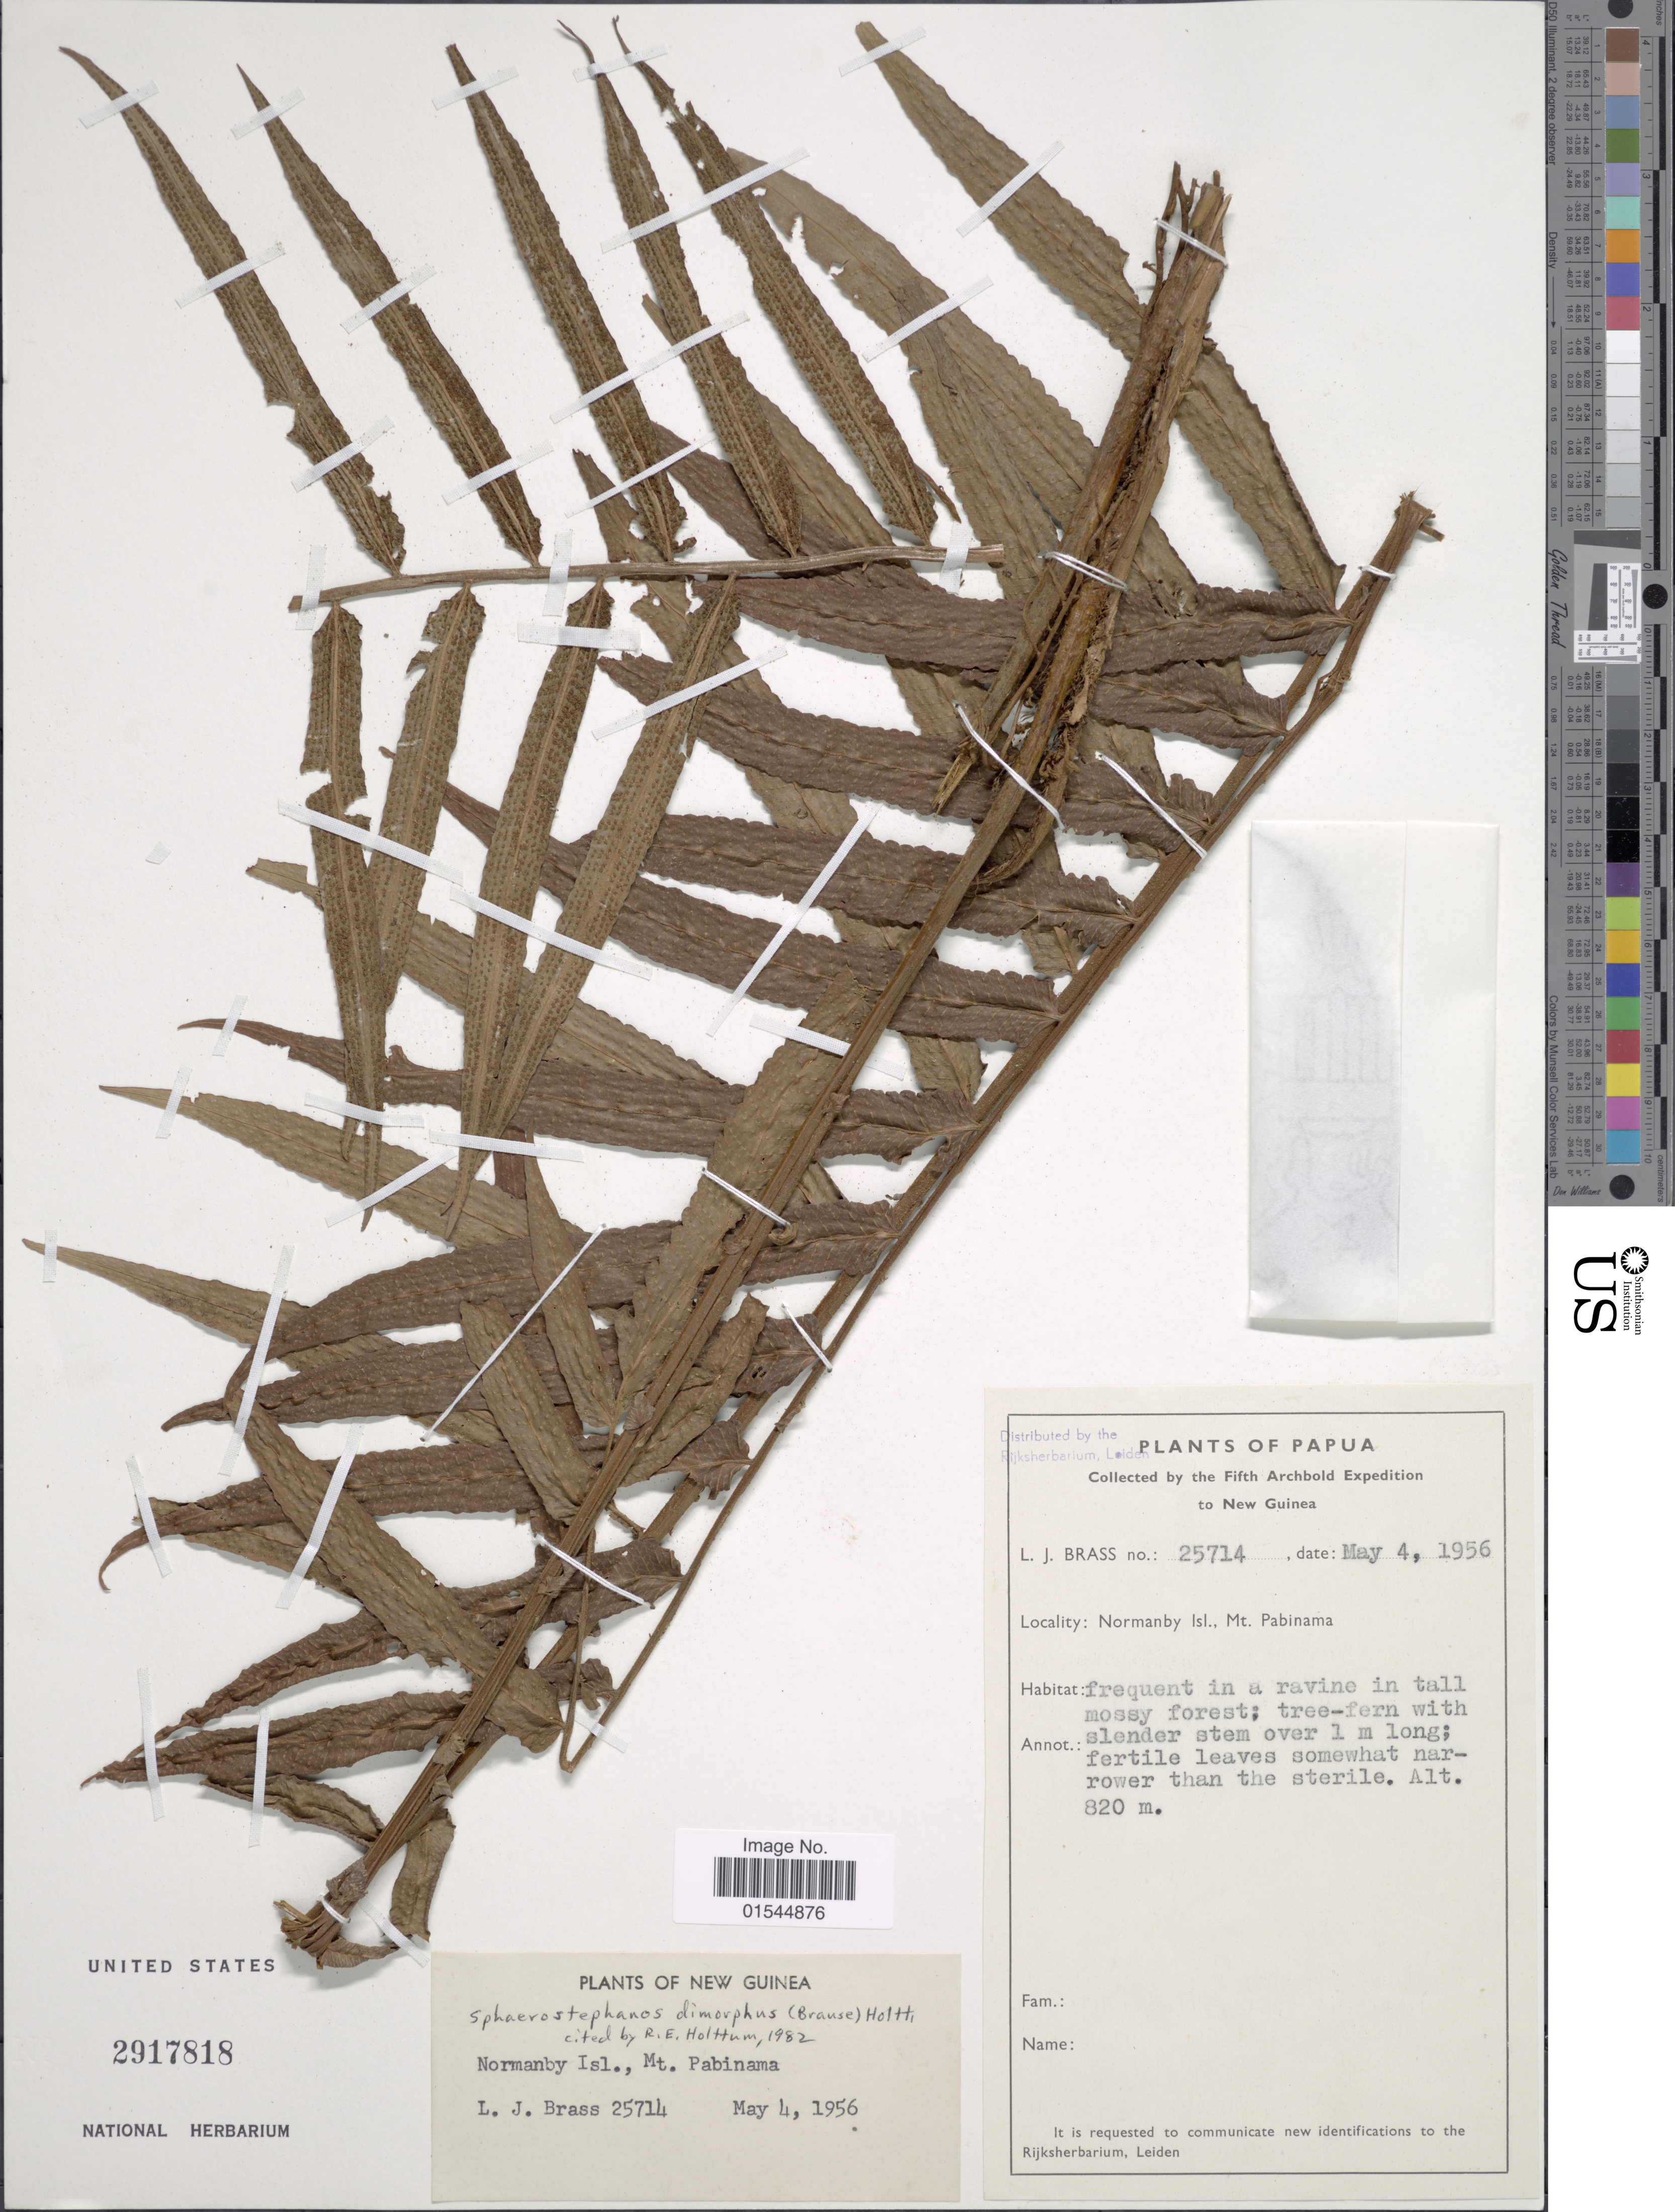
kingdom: Plantae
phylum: Tracheophyta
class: Polypodiopsida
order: Polypodiales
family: Thelypteridaceae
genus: Sphaerostephanos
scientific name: Sphaerostephanos dimorphus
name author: (Brause) Holttum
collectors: L. J. Brass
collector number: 25714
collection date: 1956-05-04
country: Papua New Guinea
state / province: Milne Bay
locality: Papua, New guinea, Normanby Isl., Mt. Pabinama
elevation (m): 820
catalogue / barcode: US 2917818